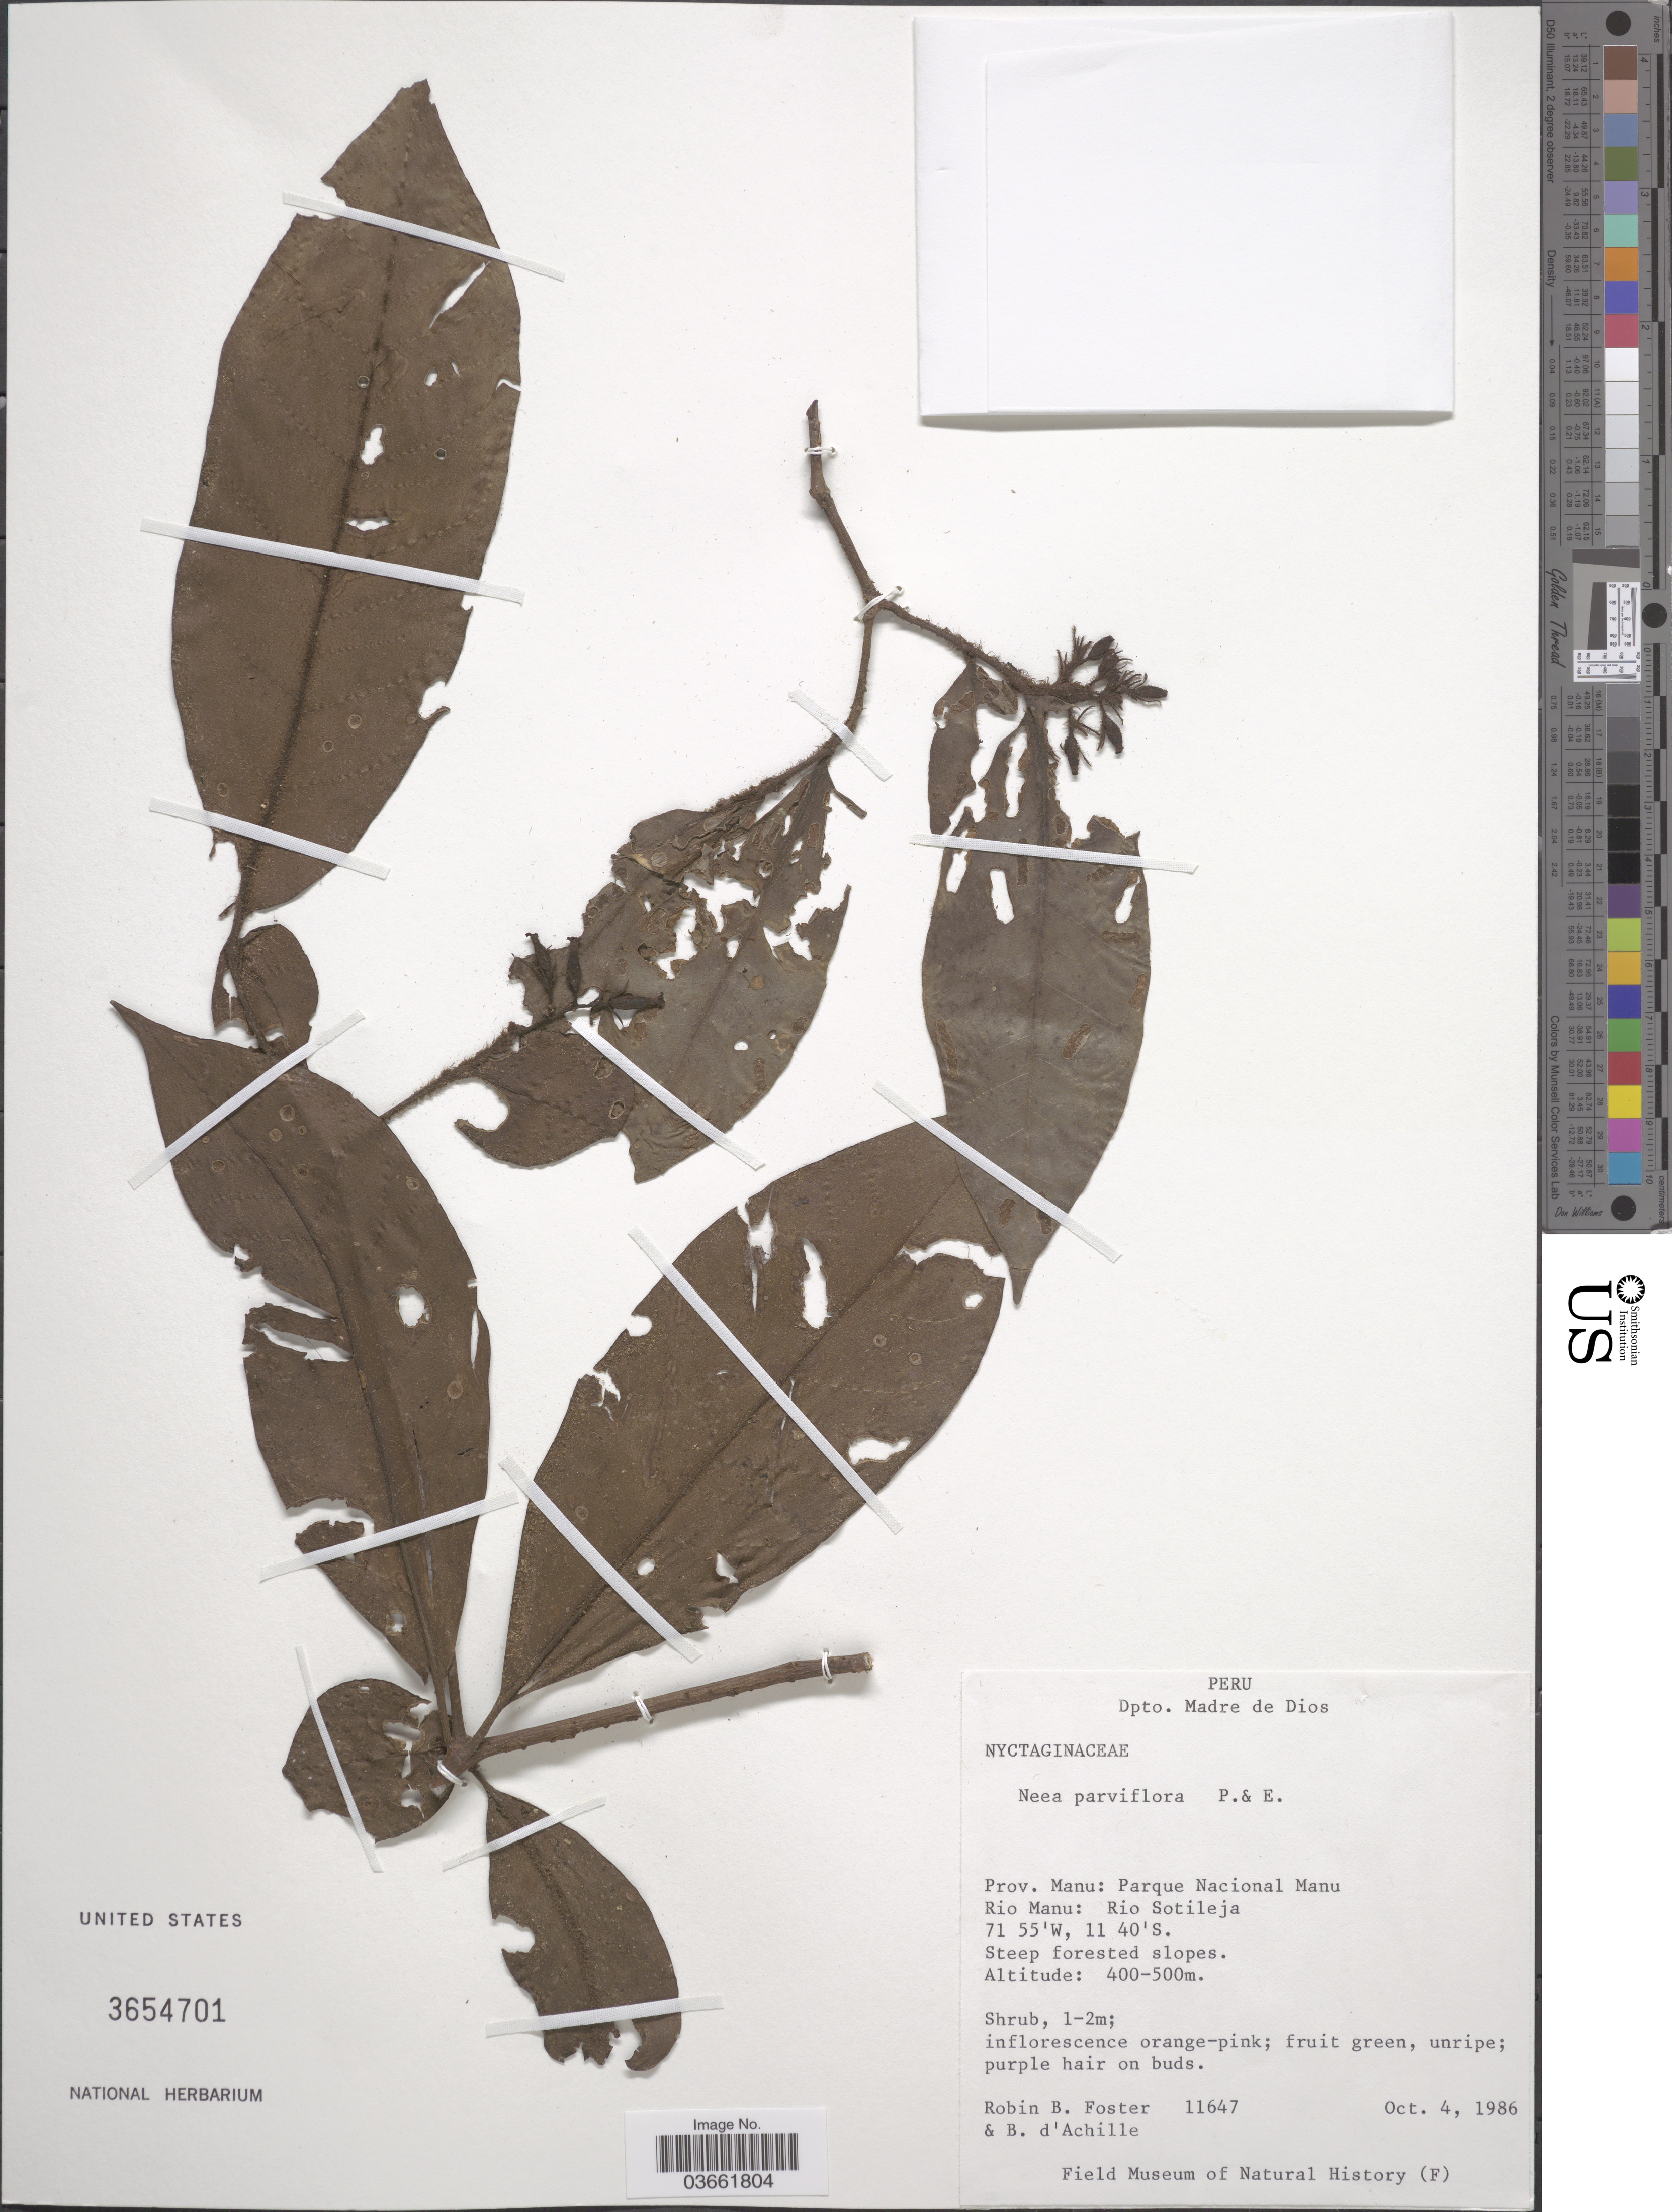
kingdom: Plantae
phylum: Tracheophyta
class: Magnoliopsida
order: Caryophyllales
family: Nyctaginaceae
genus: Neea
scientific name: Neea parviflora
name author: Poepp. & Endl.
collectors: R. B. Foster & B. d'Achille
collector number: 11647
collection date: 1986-10-04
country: Peru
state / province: Madre de Dios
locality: Dpto. Madre de Dios. Prov. Manu: Parque Nacional Manu. Rio Manu: Rio Sotileja.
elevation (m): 400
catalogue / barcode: US 3654701